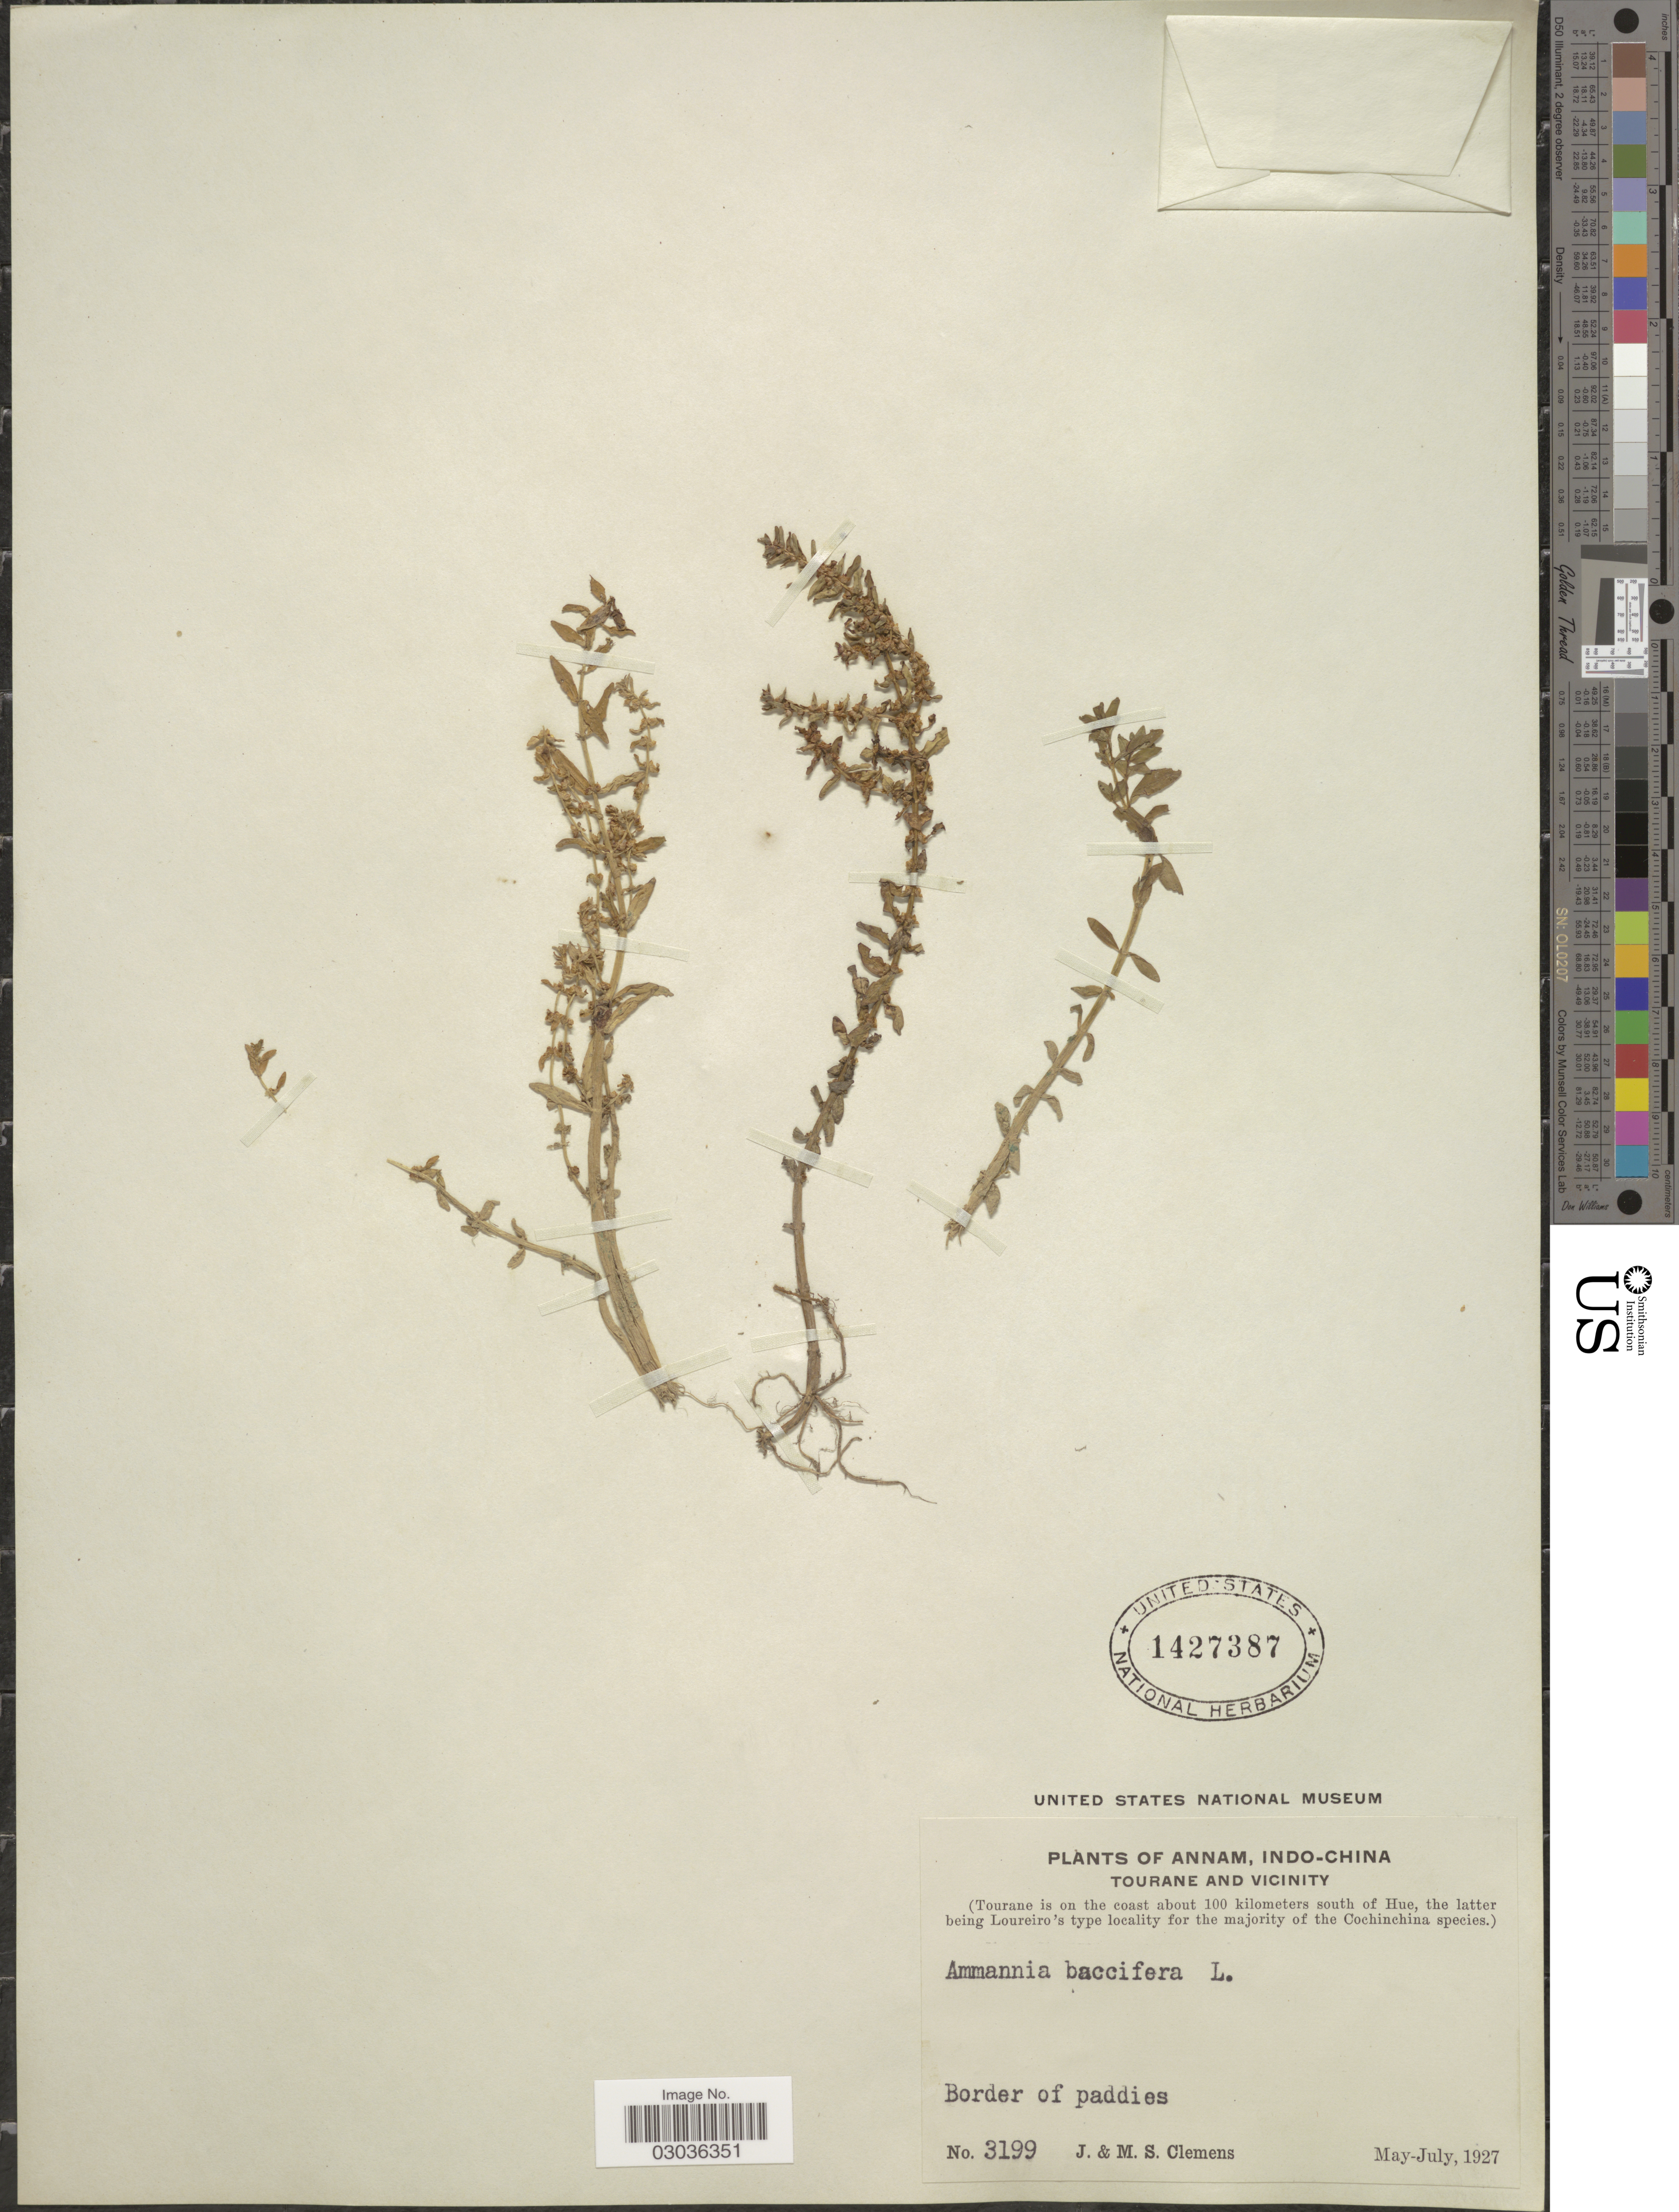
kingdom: Plantae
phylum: Tracheophyta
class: Magnoliopsida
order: Myrtales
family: Lythraceae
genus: Ammannia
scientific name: Ammannia baccifera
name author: L.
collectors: J. Clemens & M. S. Clemens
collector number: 3199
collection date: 1927-05/1927-07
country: Vietnam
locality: Annam, Indo-China. Tourane and vicinity (Tourane is on the coast about 100 kilometers south of Hue).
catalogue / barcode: US 1427387